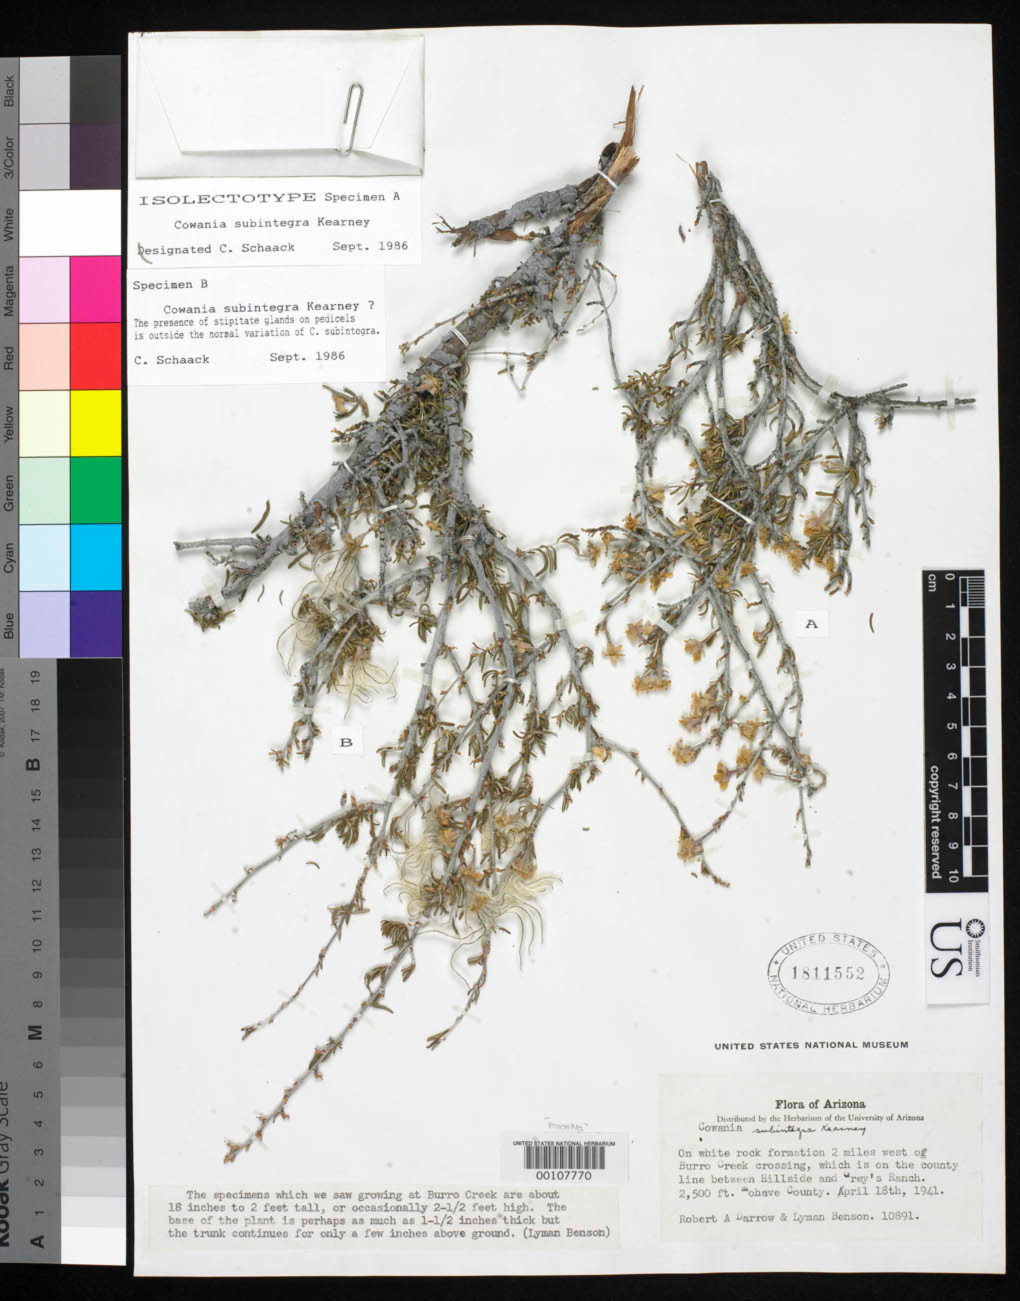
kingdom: Plantae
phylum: Tracheophyta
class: Magnoliopsida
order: Rosales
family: Rosaceae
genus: Cowania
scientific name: Cowania subintegra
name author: Kearney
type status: Isolectotype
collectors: R. A. Darrow & L. D. Benson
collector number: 10891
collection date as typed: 18 Apr 1941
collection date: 1941-04-18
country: United States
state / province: Arizona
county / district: Mohave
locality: County line between hillside & Grey's Ranch.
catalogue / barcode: US 1811552